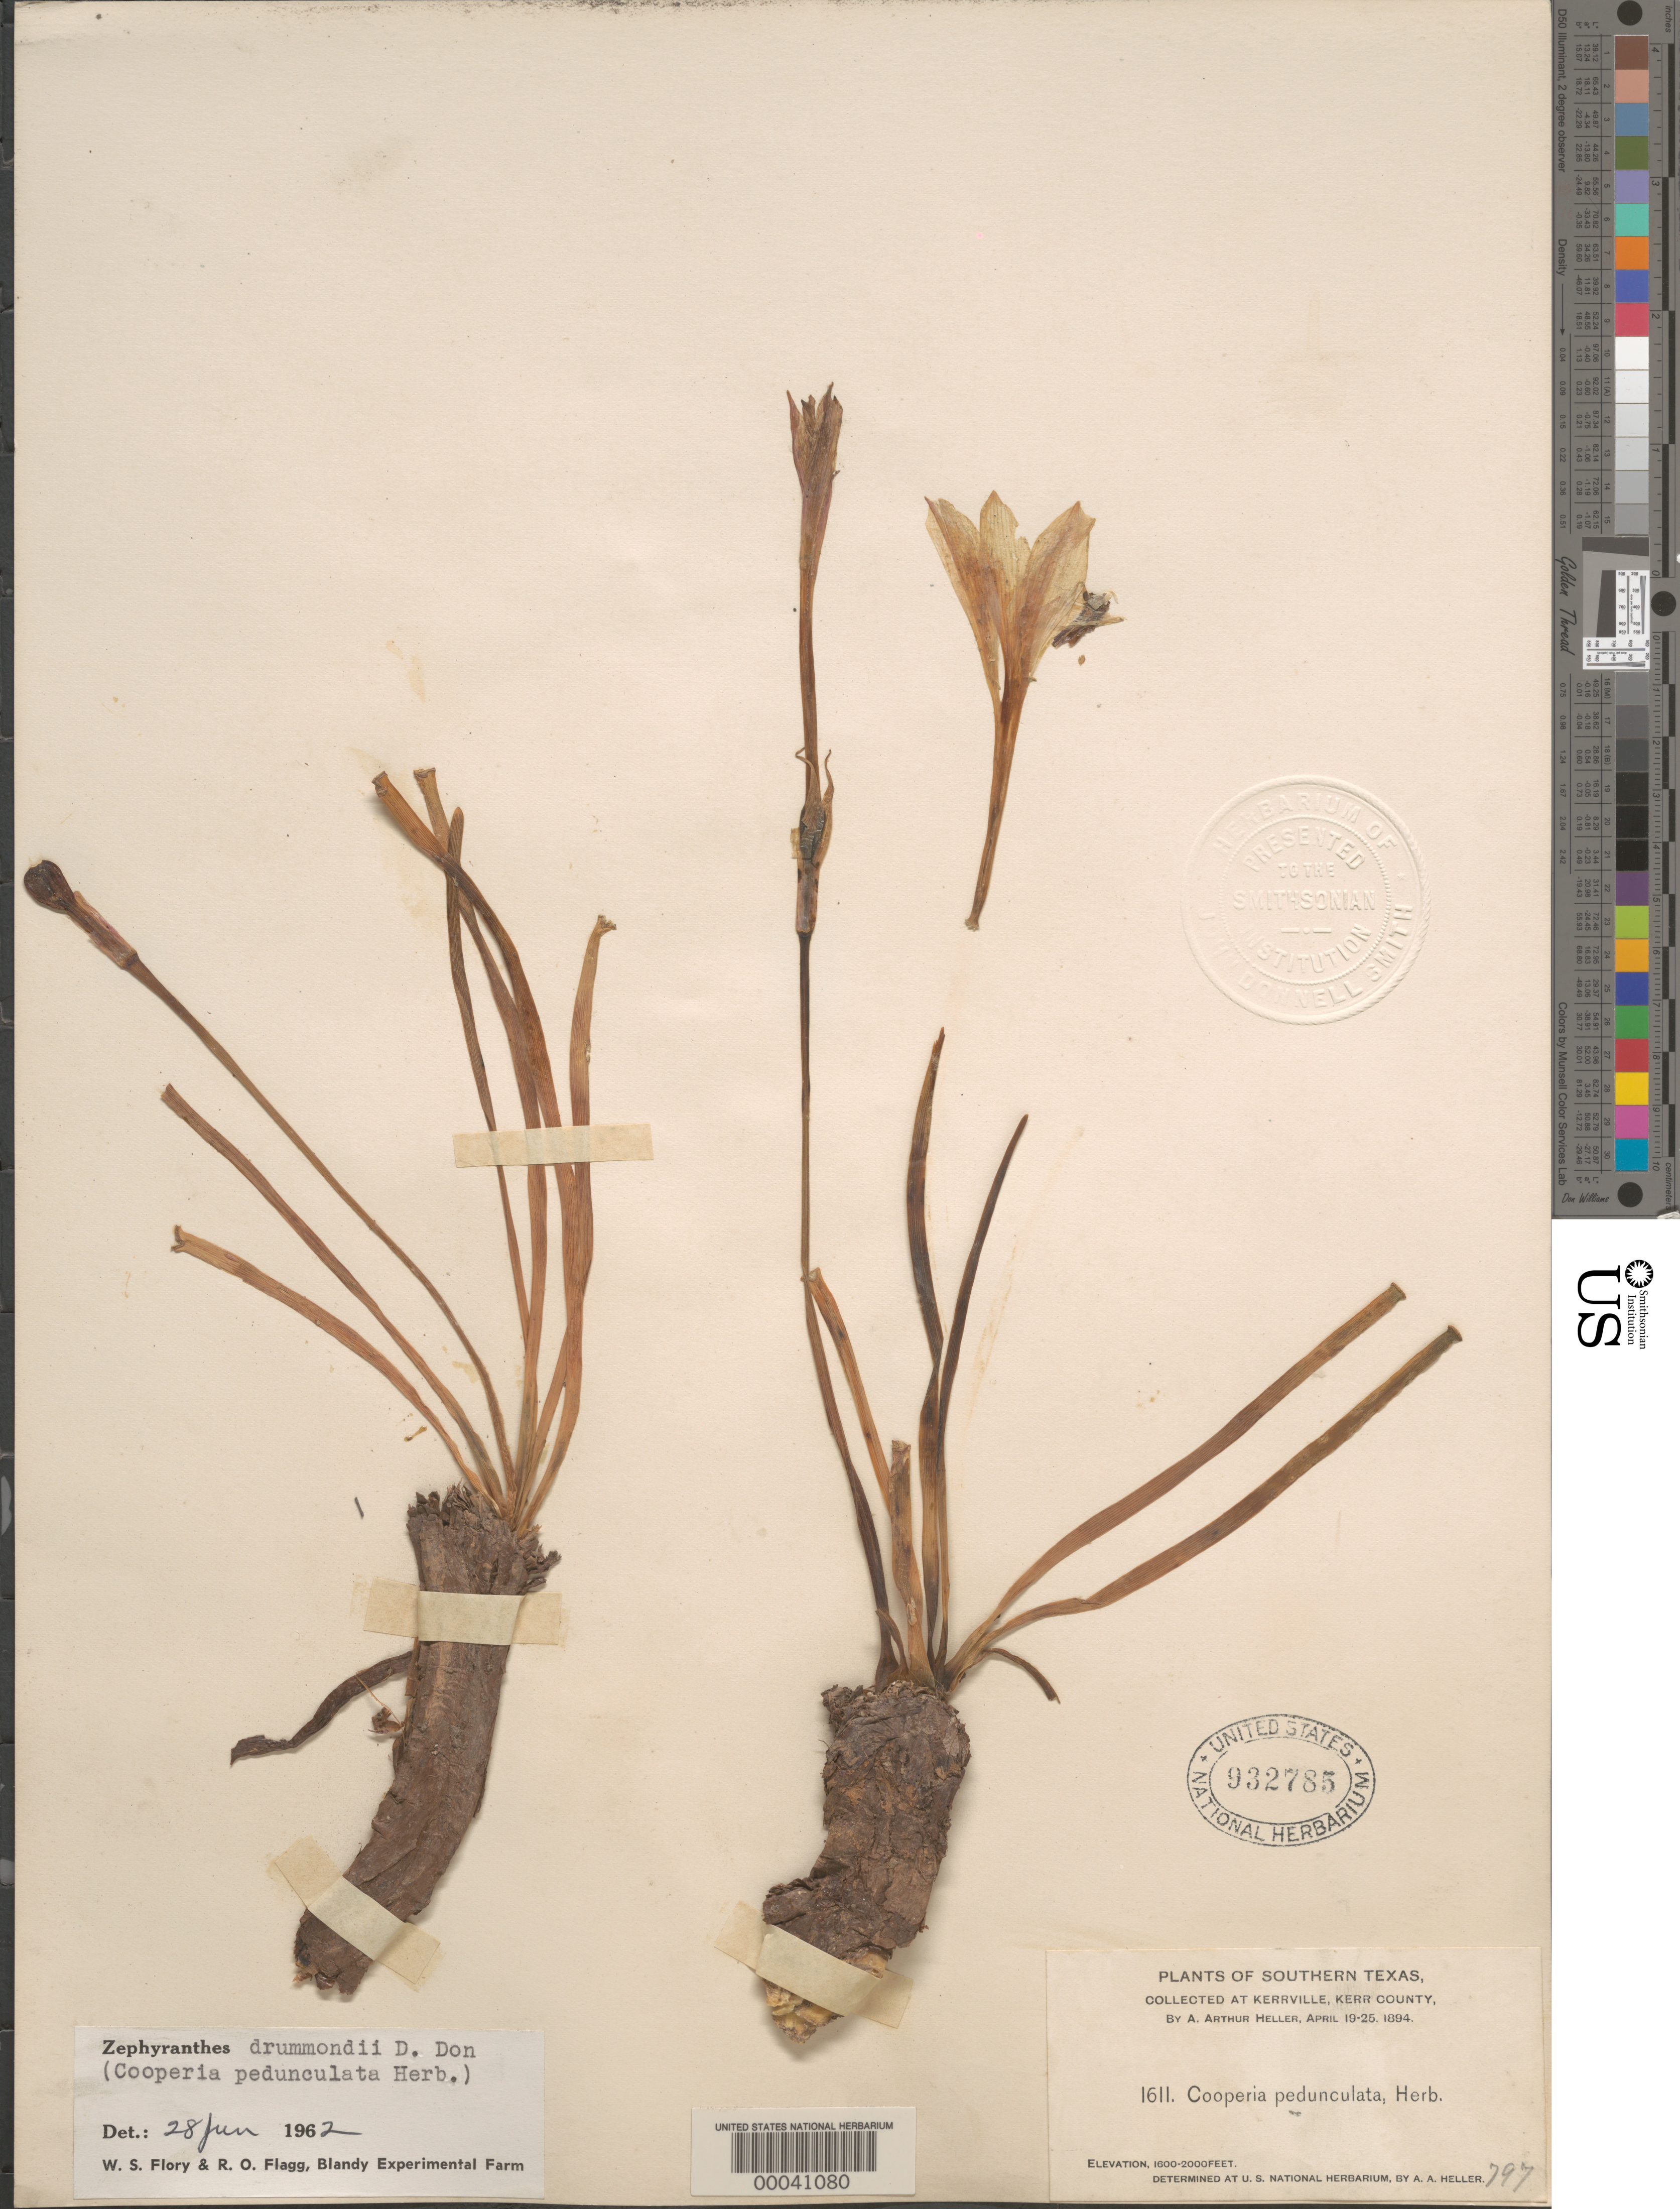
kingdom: Plantae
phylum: Tracheophyta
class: Liliopsida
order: Asparagales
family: Amaryllidaceae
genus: Zephyranthes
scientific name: Zephyranthes drummondii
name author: D. Don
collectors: A. A. Heller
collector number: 1611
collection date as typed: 19 Apr 1894 to 25 Apr 1894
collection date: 1894-04-19/1894-04-25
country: United States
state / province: Texas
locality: Polytechnic.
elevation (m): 488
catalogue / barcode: US 932785